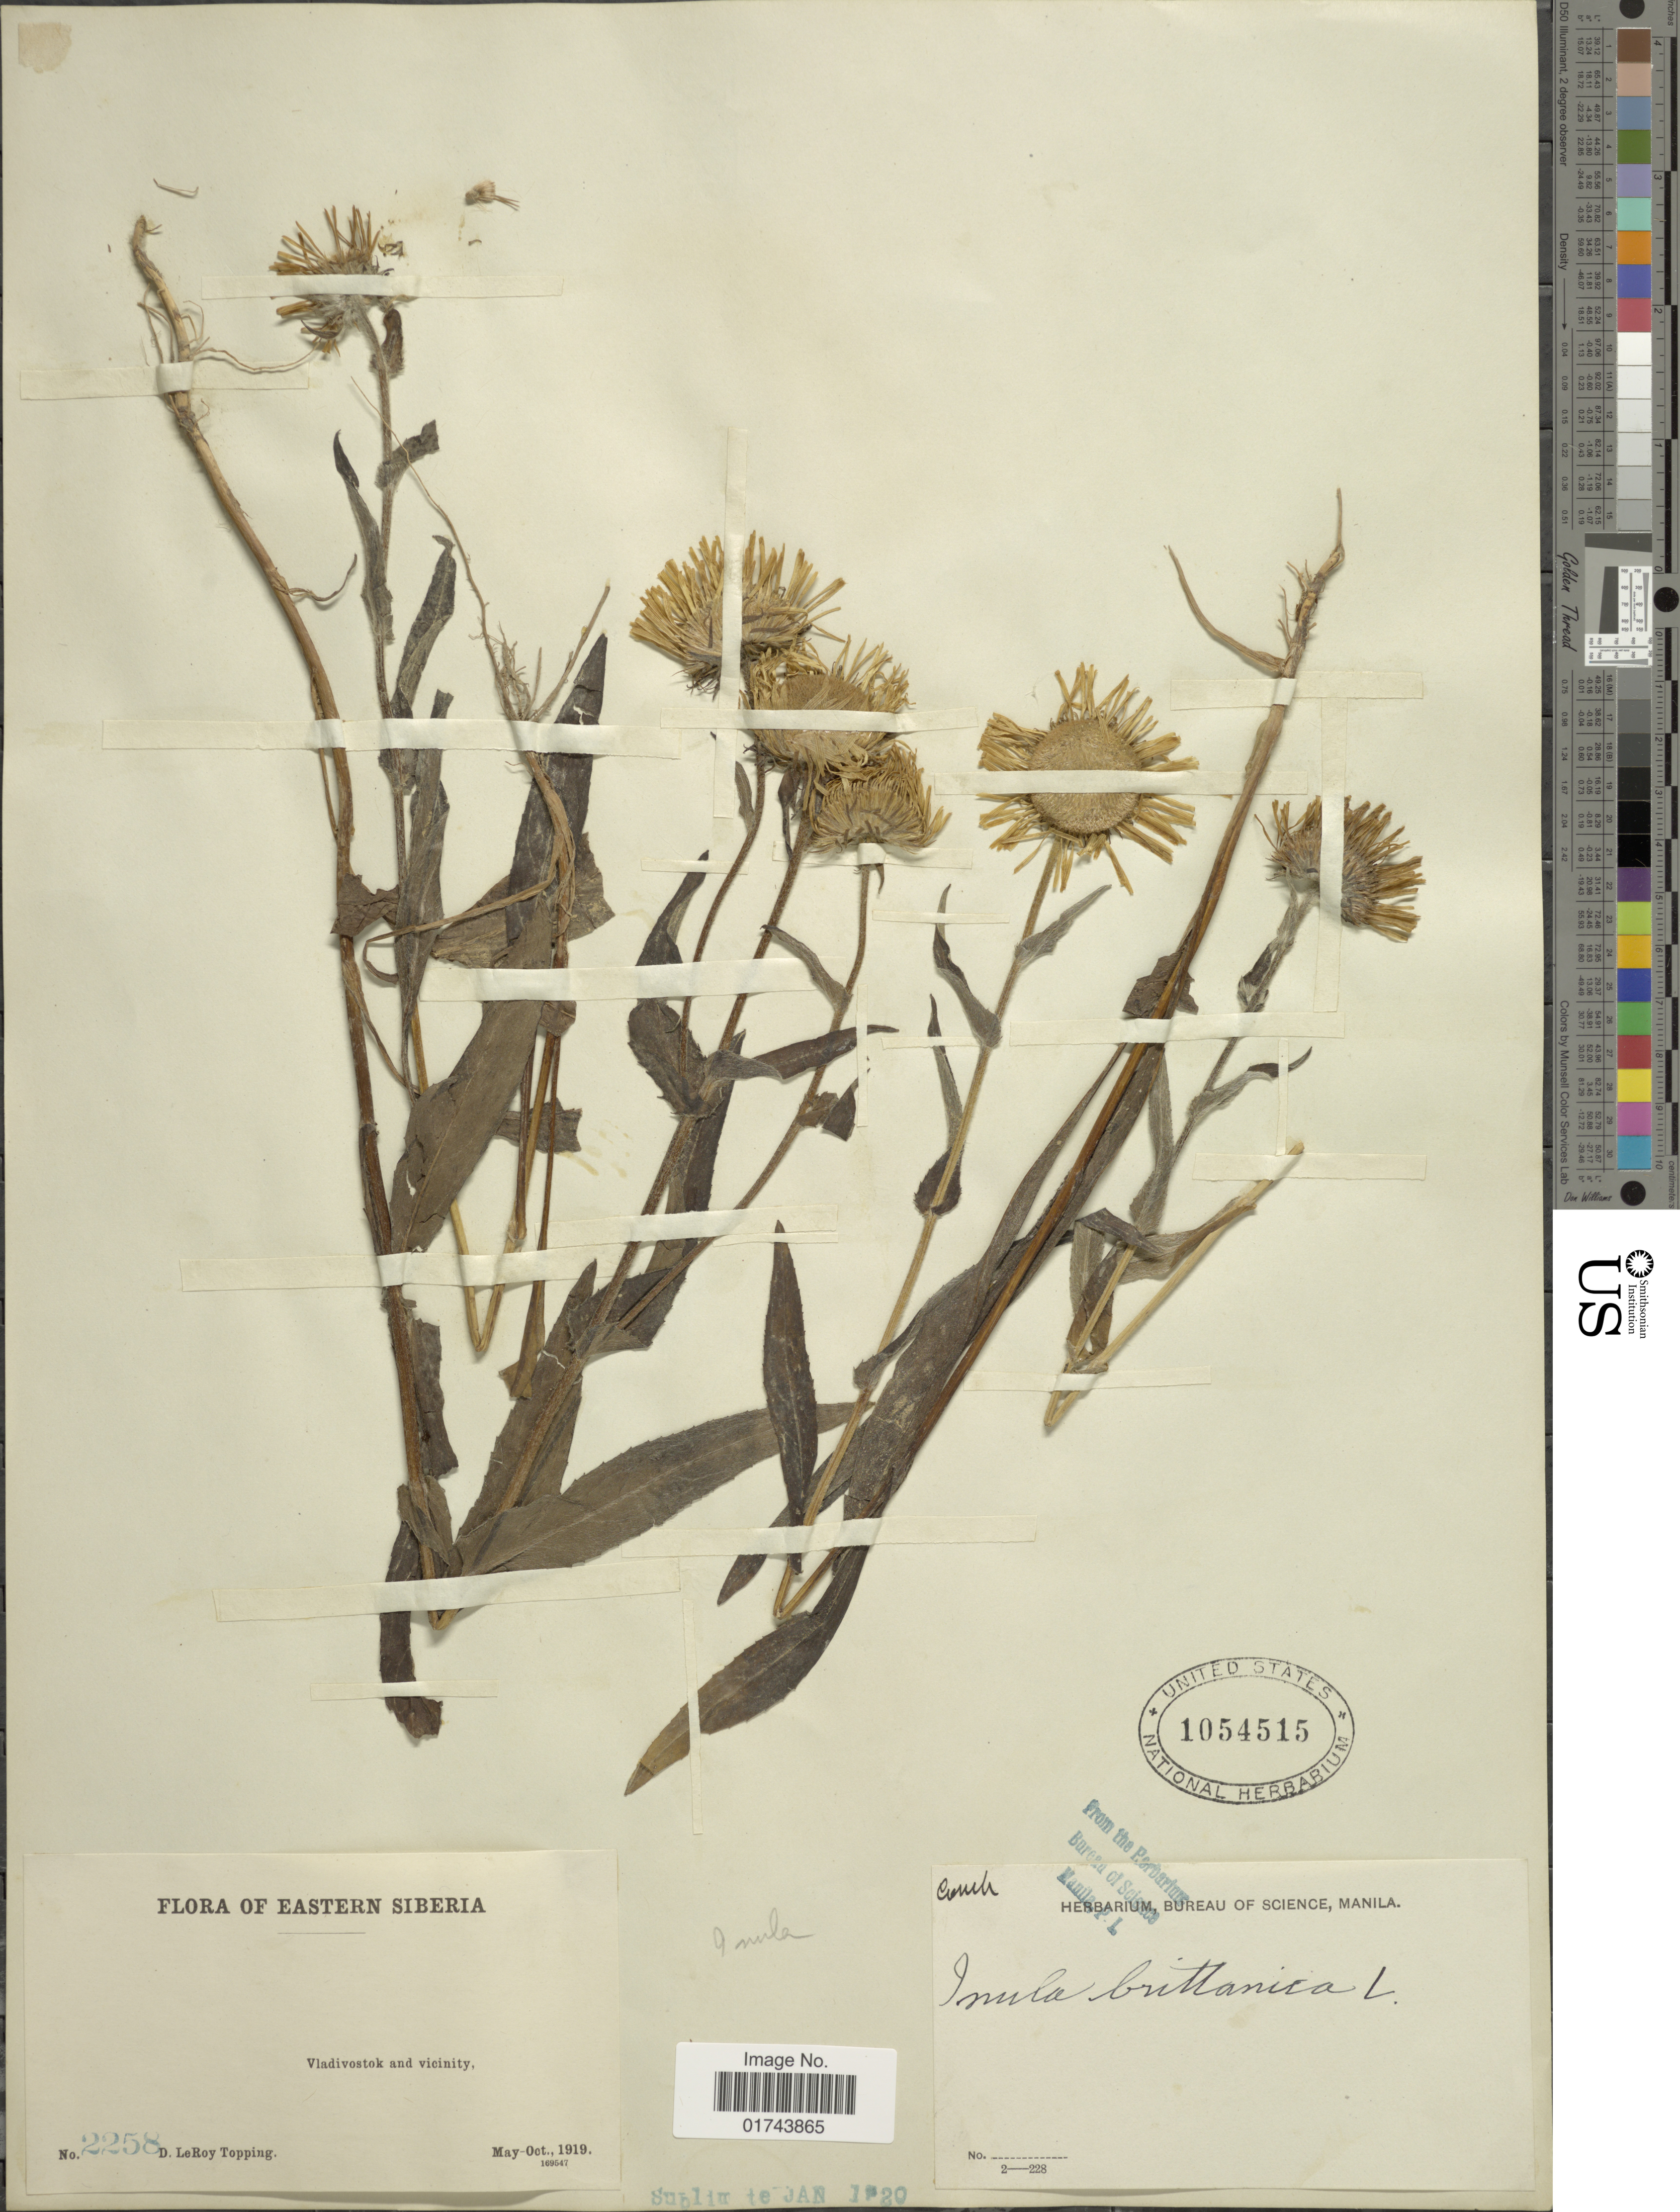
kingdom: Plantae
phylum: Tracheophyta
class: Magnoliopsida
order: Asterales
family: Asteraceae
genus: Inula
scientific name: Inula britannica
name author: L.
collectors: D. L. Topping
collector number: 2258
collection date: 1919-05/1919-10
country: Russian Federation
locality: Easten Siberia, Vladivostok and vicinity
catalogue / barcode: US 1054515